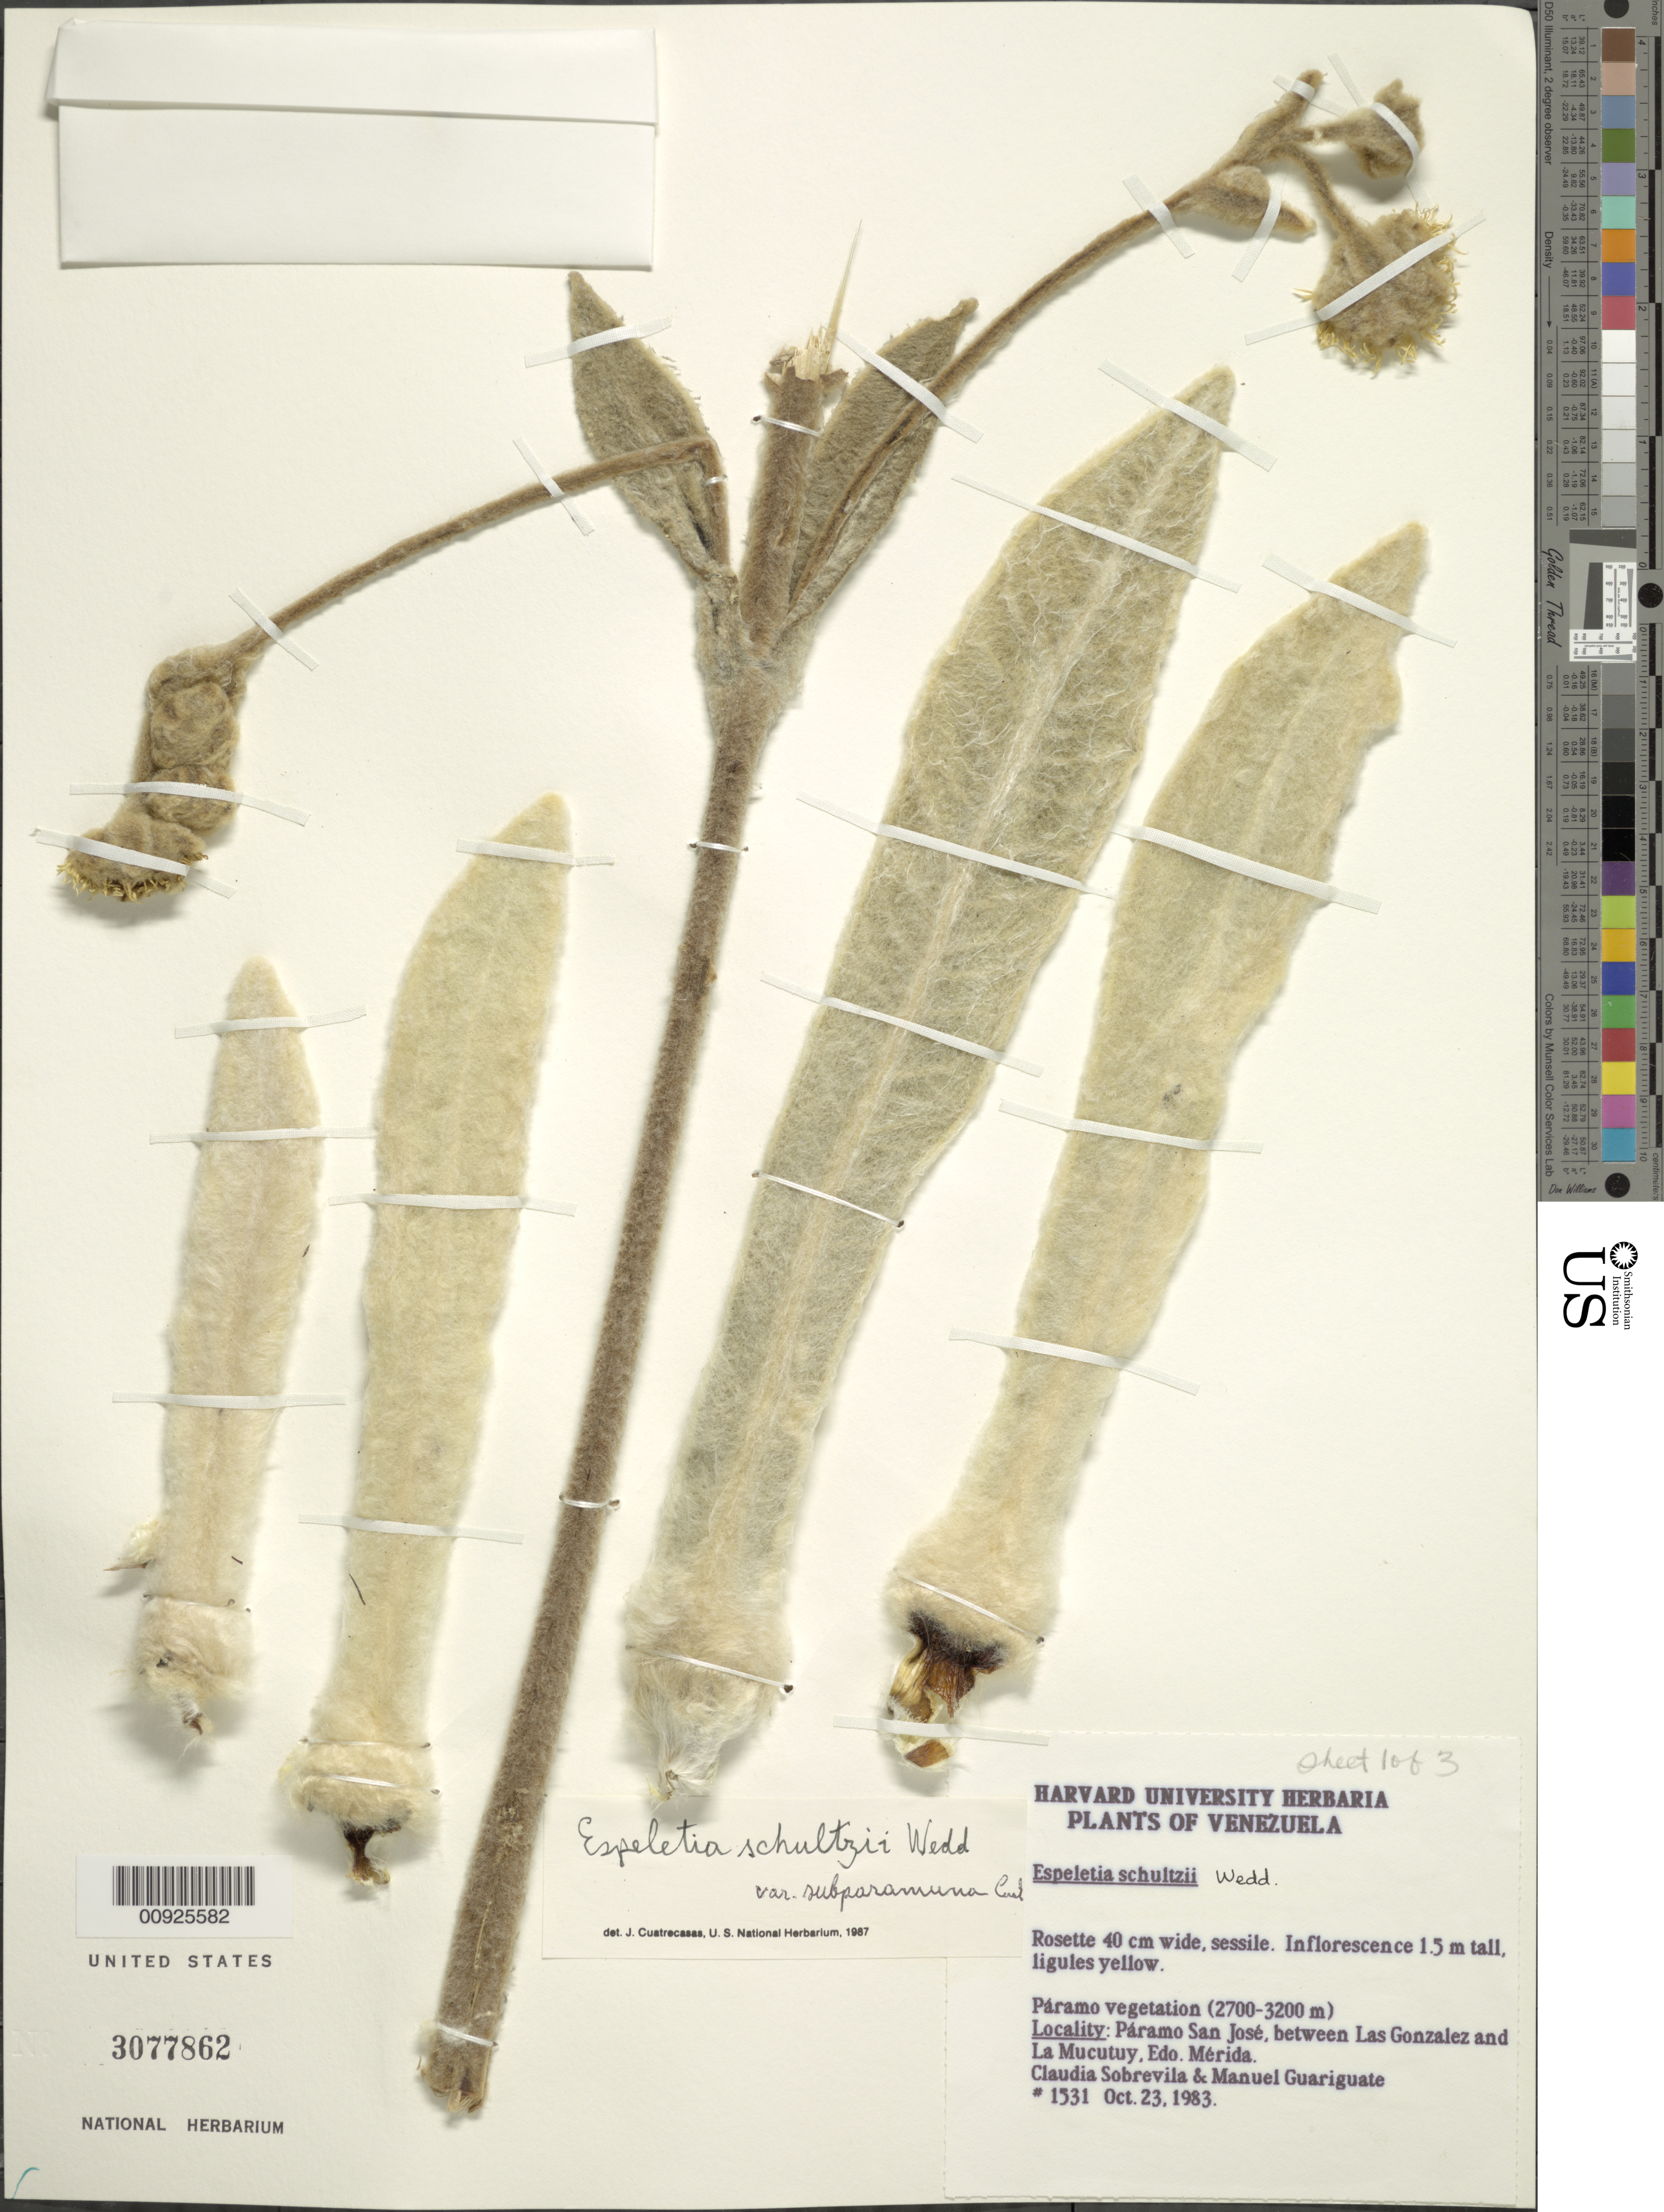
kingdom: Plantae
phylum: Tracheophyta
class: Magnoliopsida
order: Asterales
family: Asteraceae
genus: Espeletia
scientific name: Espeletia schultzii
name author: Wedd.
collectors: C. Sobrevila & M. Guariguata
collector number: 1531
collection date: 1983-10-23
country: Venezuela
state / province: Mérida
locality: Páramo de San José. Páramo de San José, between Las Gonzáles and La Mucutuy.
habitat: Páramo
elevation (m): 2700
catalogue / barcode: US 3077862